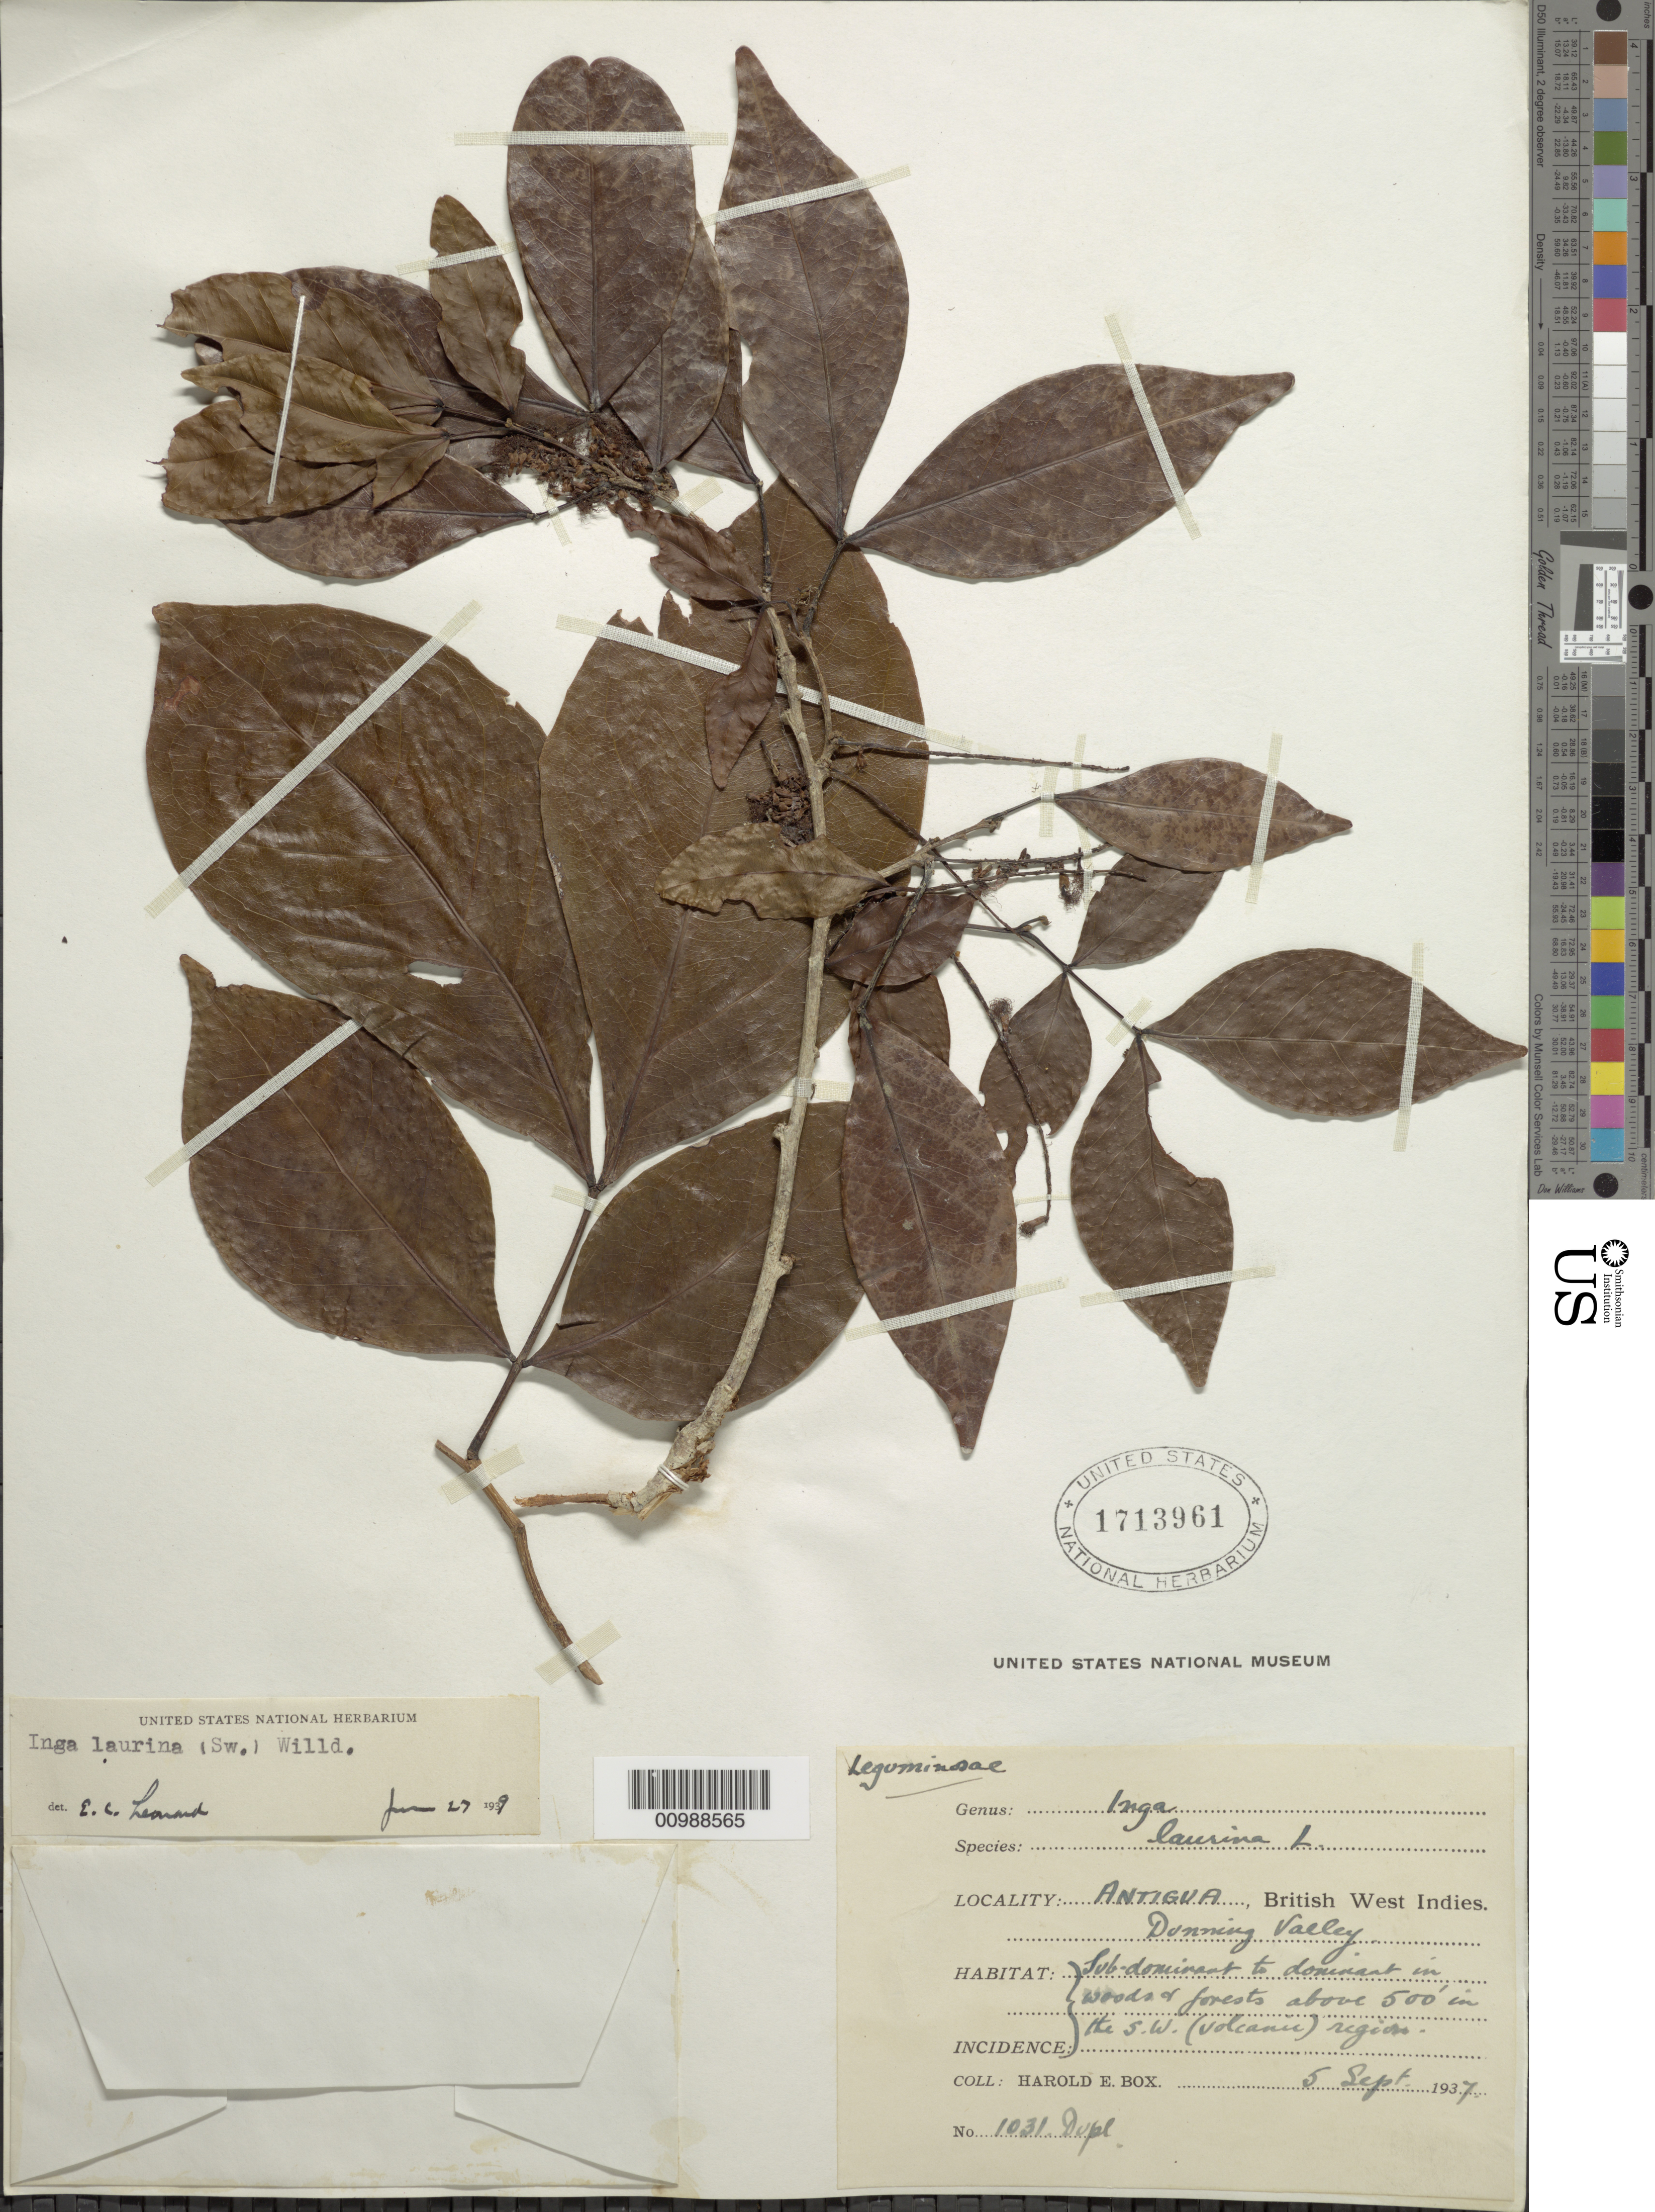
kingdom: Plantae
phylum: Tracheophyta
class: Magnoliopsida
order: Fabales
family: Fabaceae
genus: Inga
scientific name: Inga laurina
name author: (Sw.) Willd.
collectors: H. E. Box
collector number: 1031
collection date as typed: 05 Aug 1937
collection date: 1937-08-05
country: Antigua and Barbuda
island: Antigua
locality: Dunning Valley in the SW (volcanic) region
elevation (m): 500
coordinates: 0 N, 0 E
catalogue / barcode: US 1713961